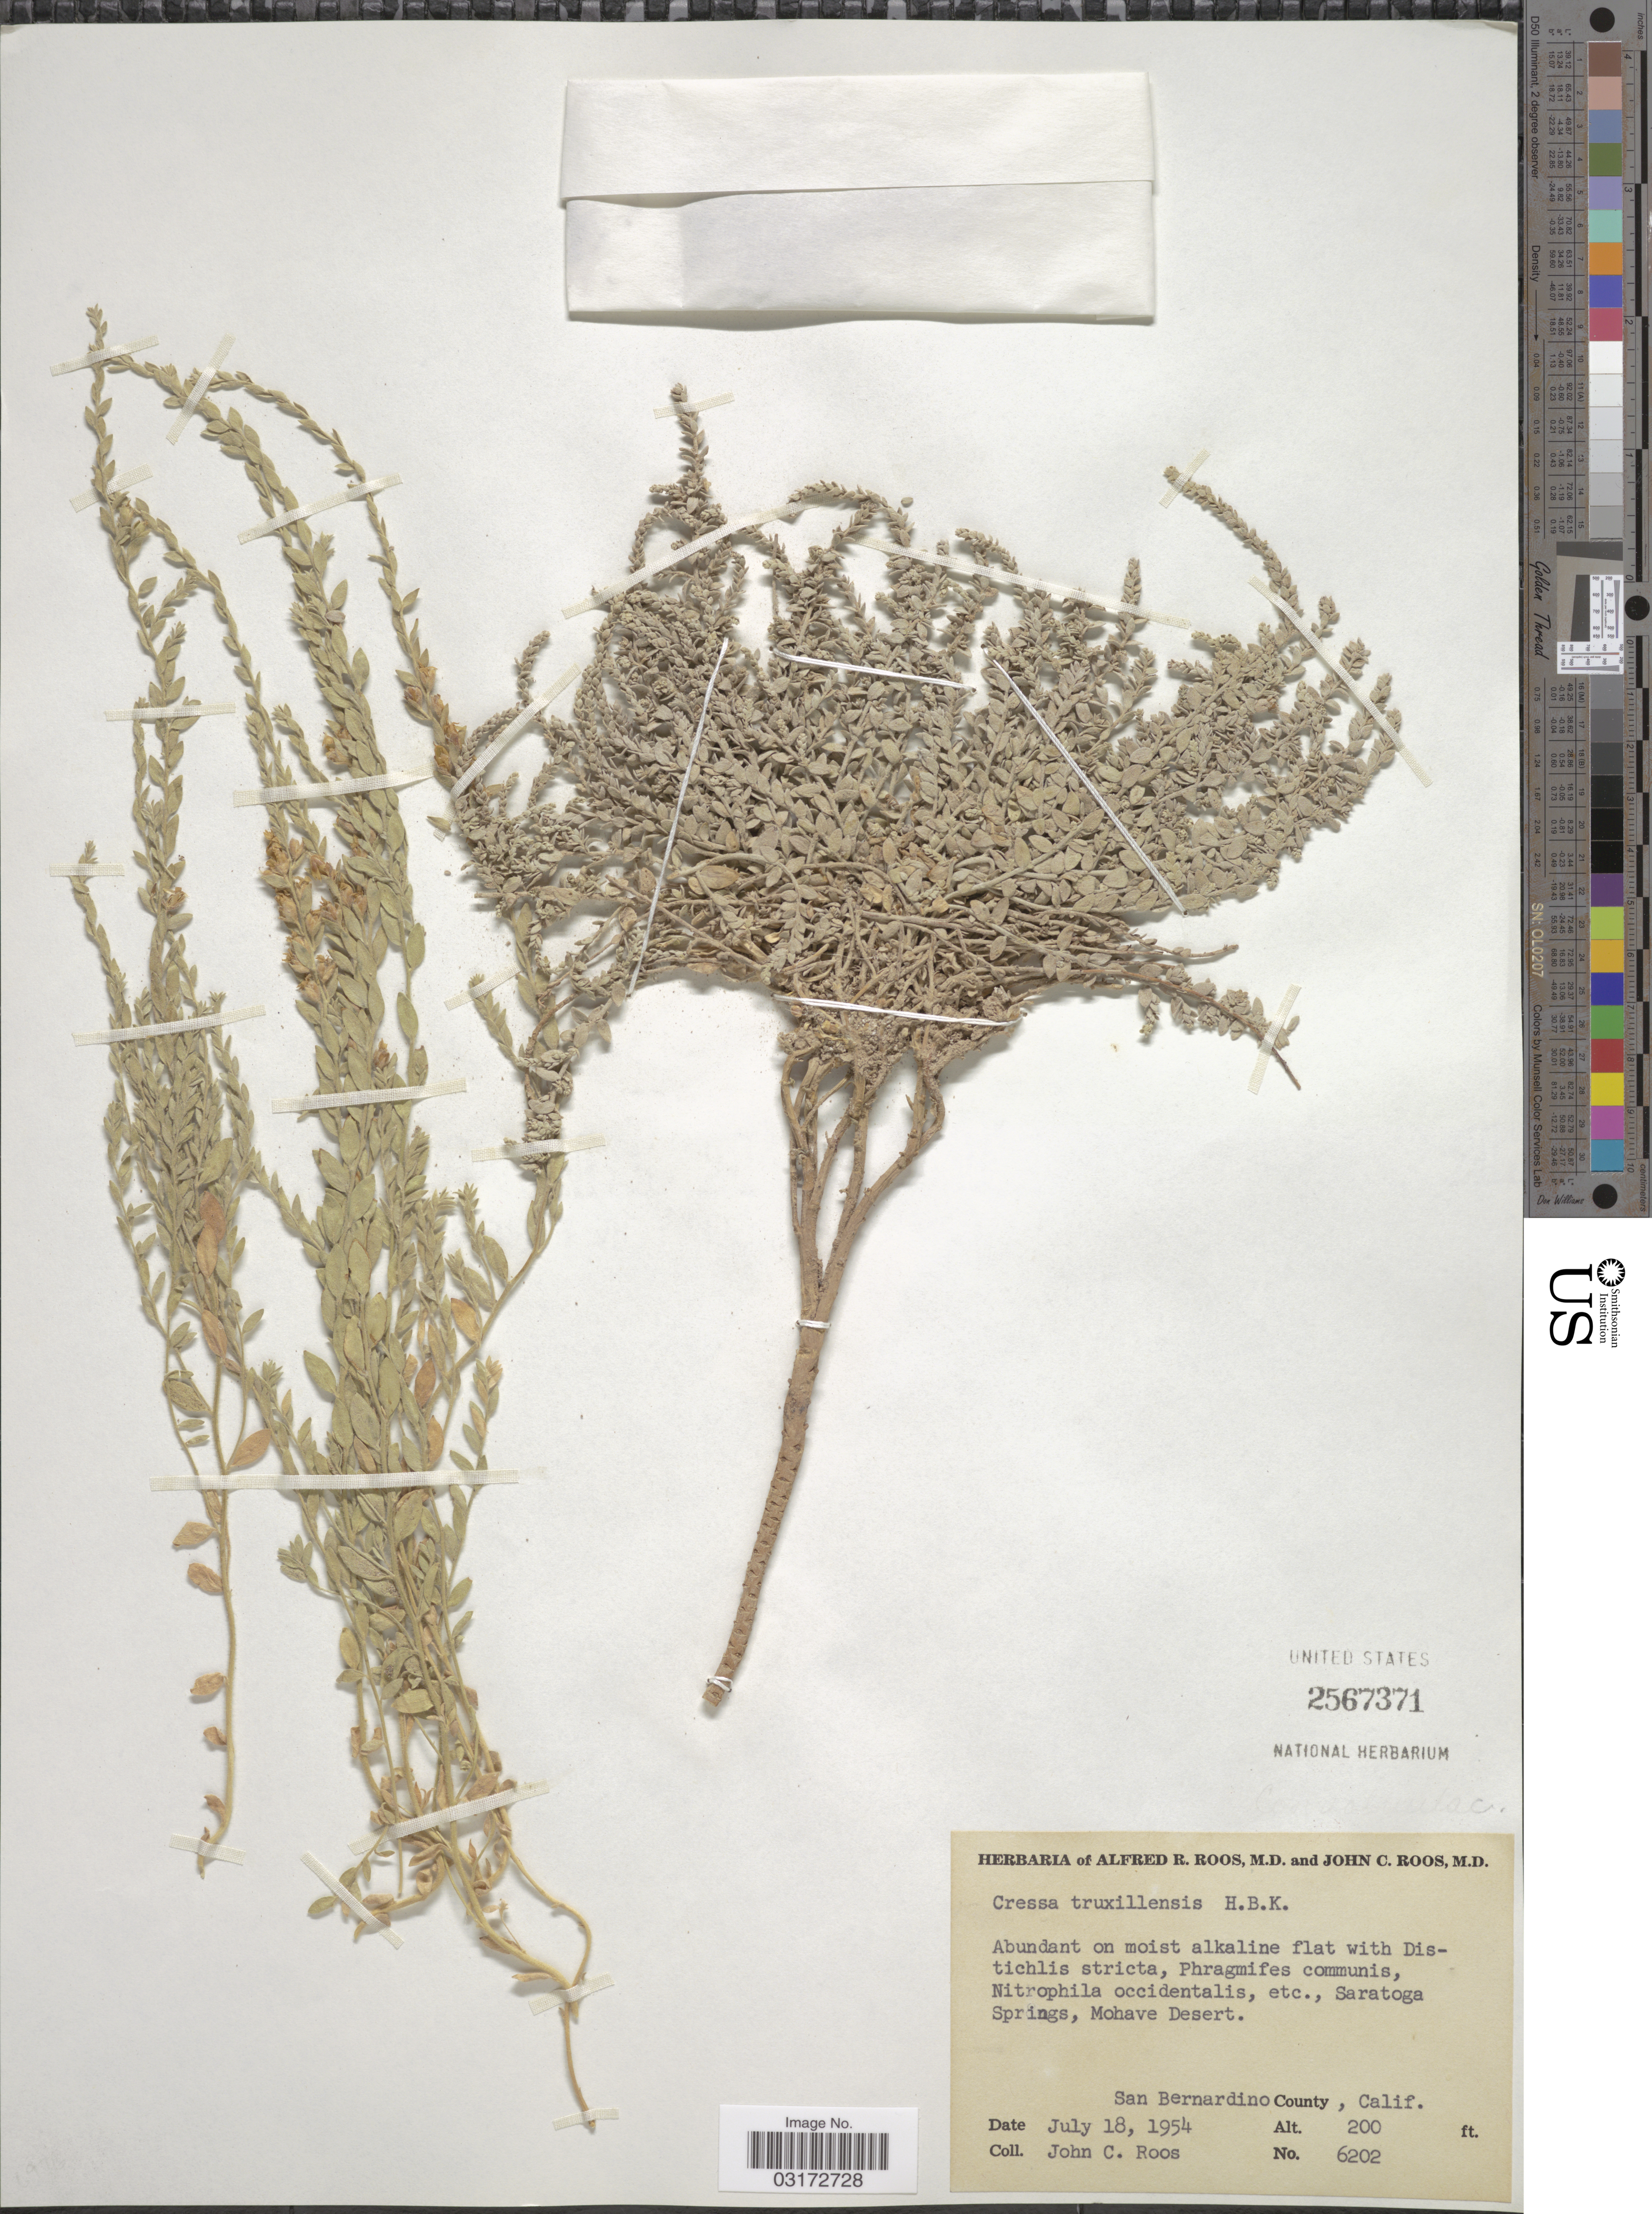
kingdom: Plantae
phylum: Tracheophyta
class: Magnoliopsida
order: Solanales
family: Convolvulaceae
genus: Cressa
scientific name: Cressa truxillensis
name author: Kunth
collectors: J. C. Roos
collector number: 6202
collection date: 1954-07-18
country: United States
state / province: California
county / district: San Bernardino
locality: Saratoga Springs, Mohave Desert. San Bernardino County.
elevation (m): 61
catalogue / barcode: US 2567371